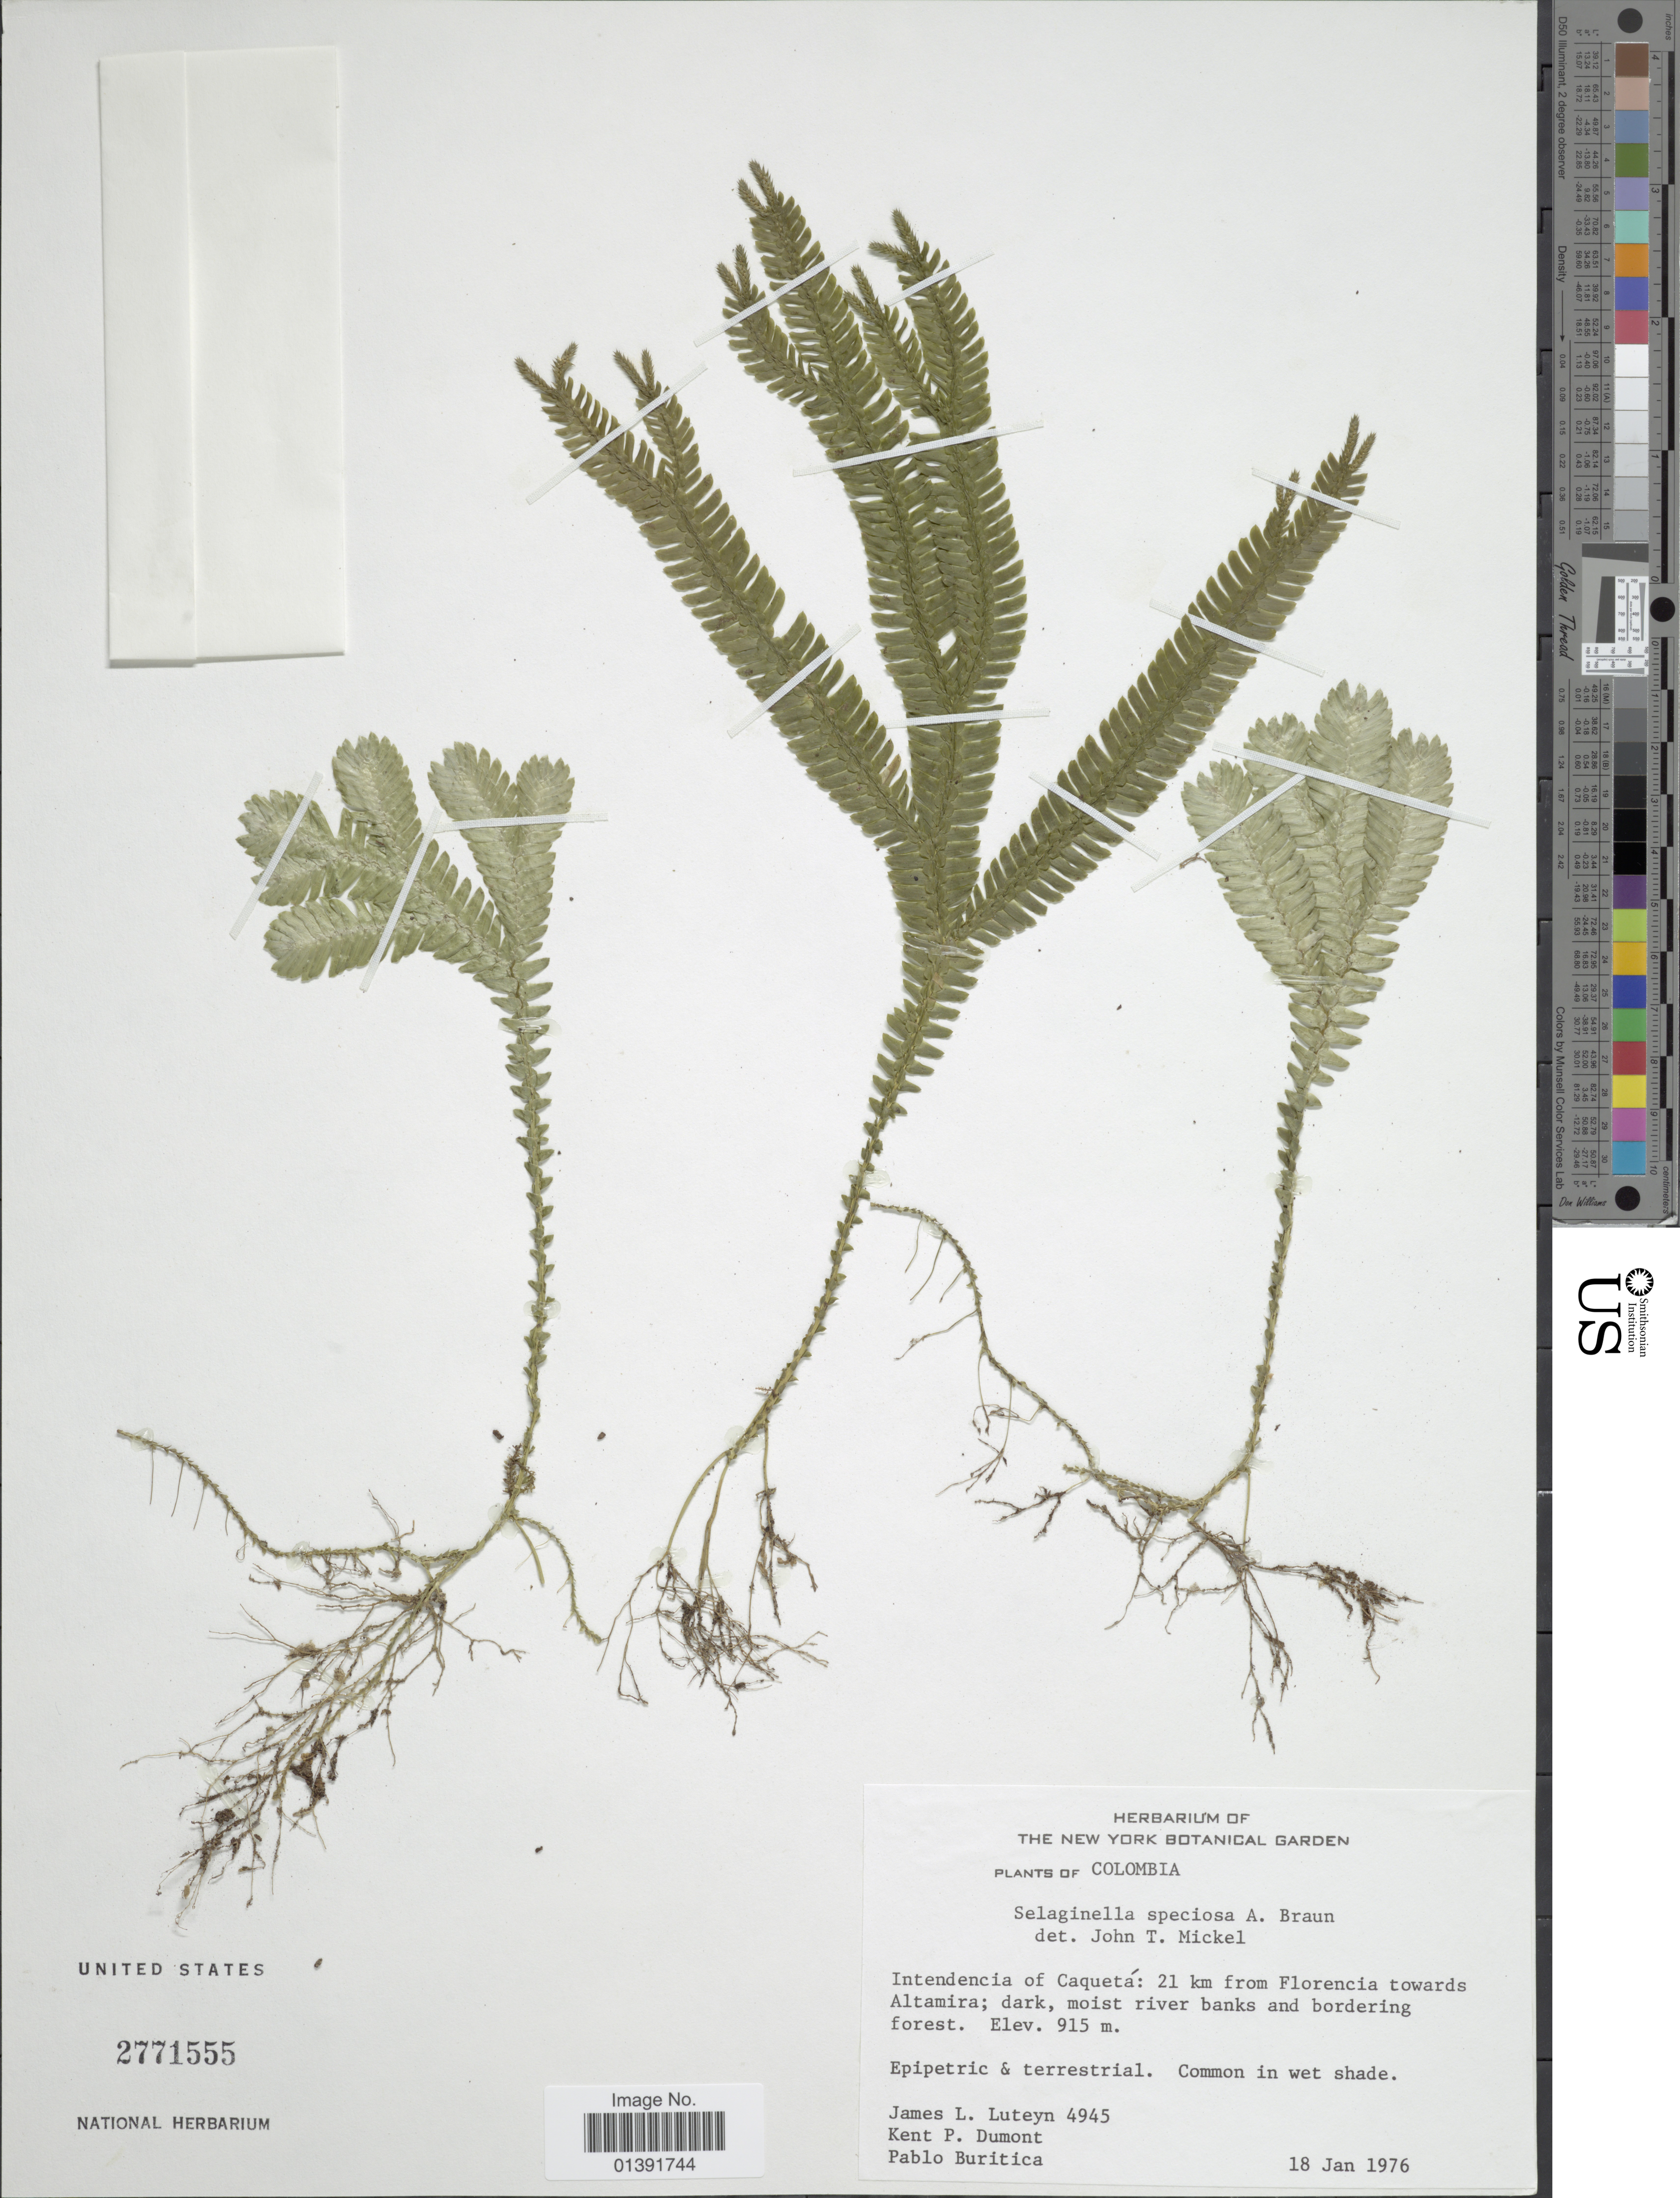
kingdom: Plantae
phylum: Tracheophyta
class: Lycopodiopsida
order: Selaginellales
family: Selaginellaceae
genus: Selaginella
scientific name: Selaginella speciosa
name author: A. Braun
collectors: J. L. Luteyn, K. P. Dumont & P. Buritica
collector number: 4945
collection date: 1976-01-18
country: Colombia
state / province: Caquetá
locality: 21 km from Florencia towards Altamira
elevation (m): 915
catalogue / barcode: US 2771555